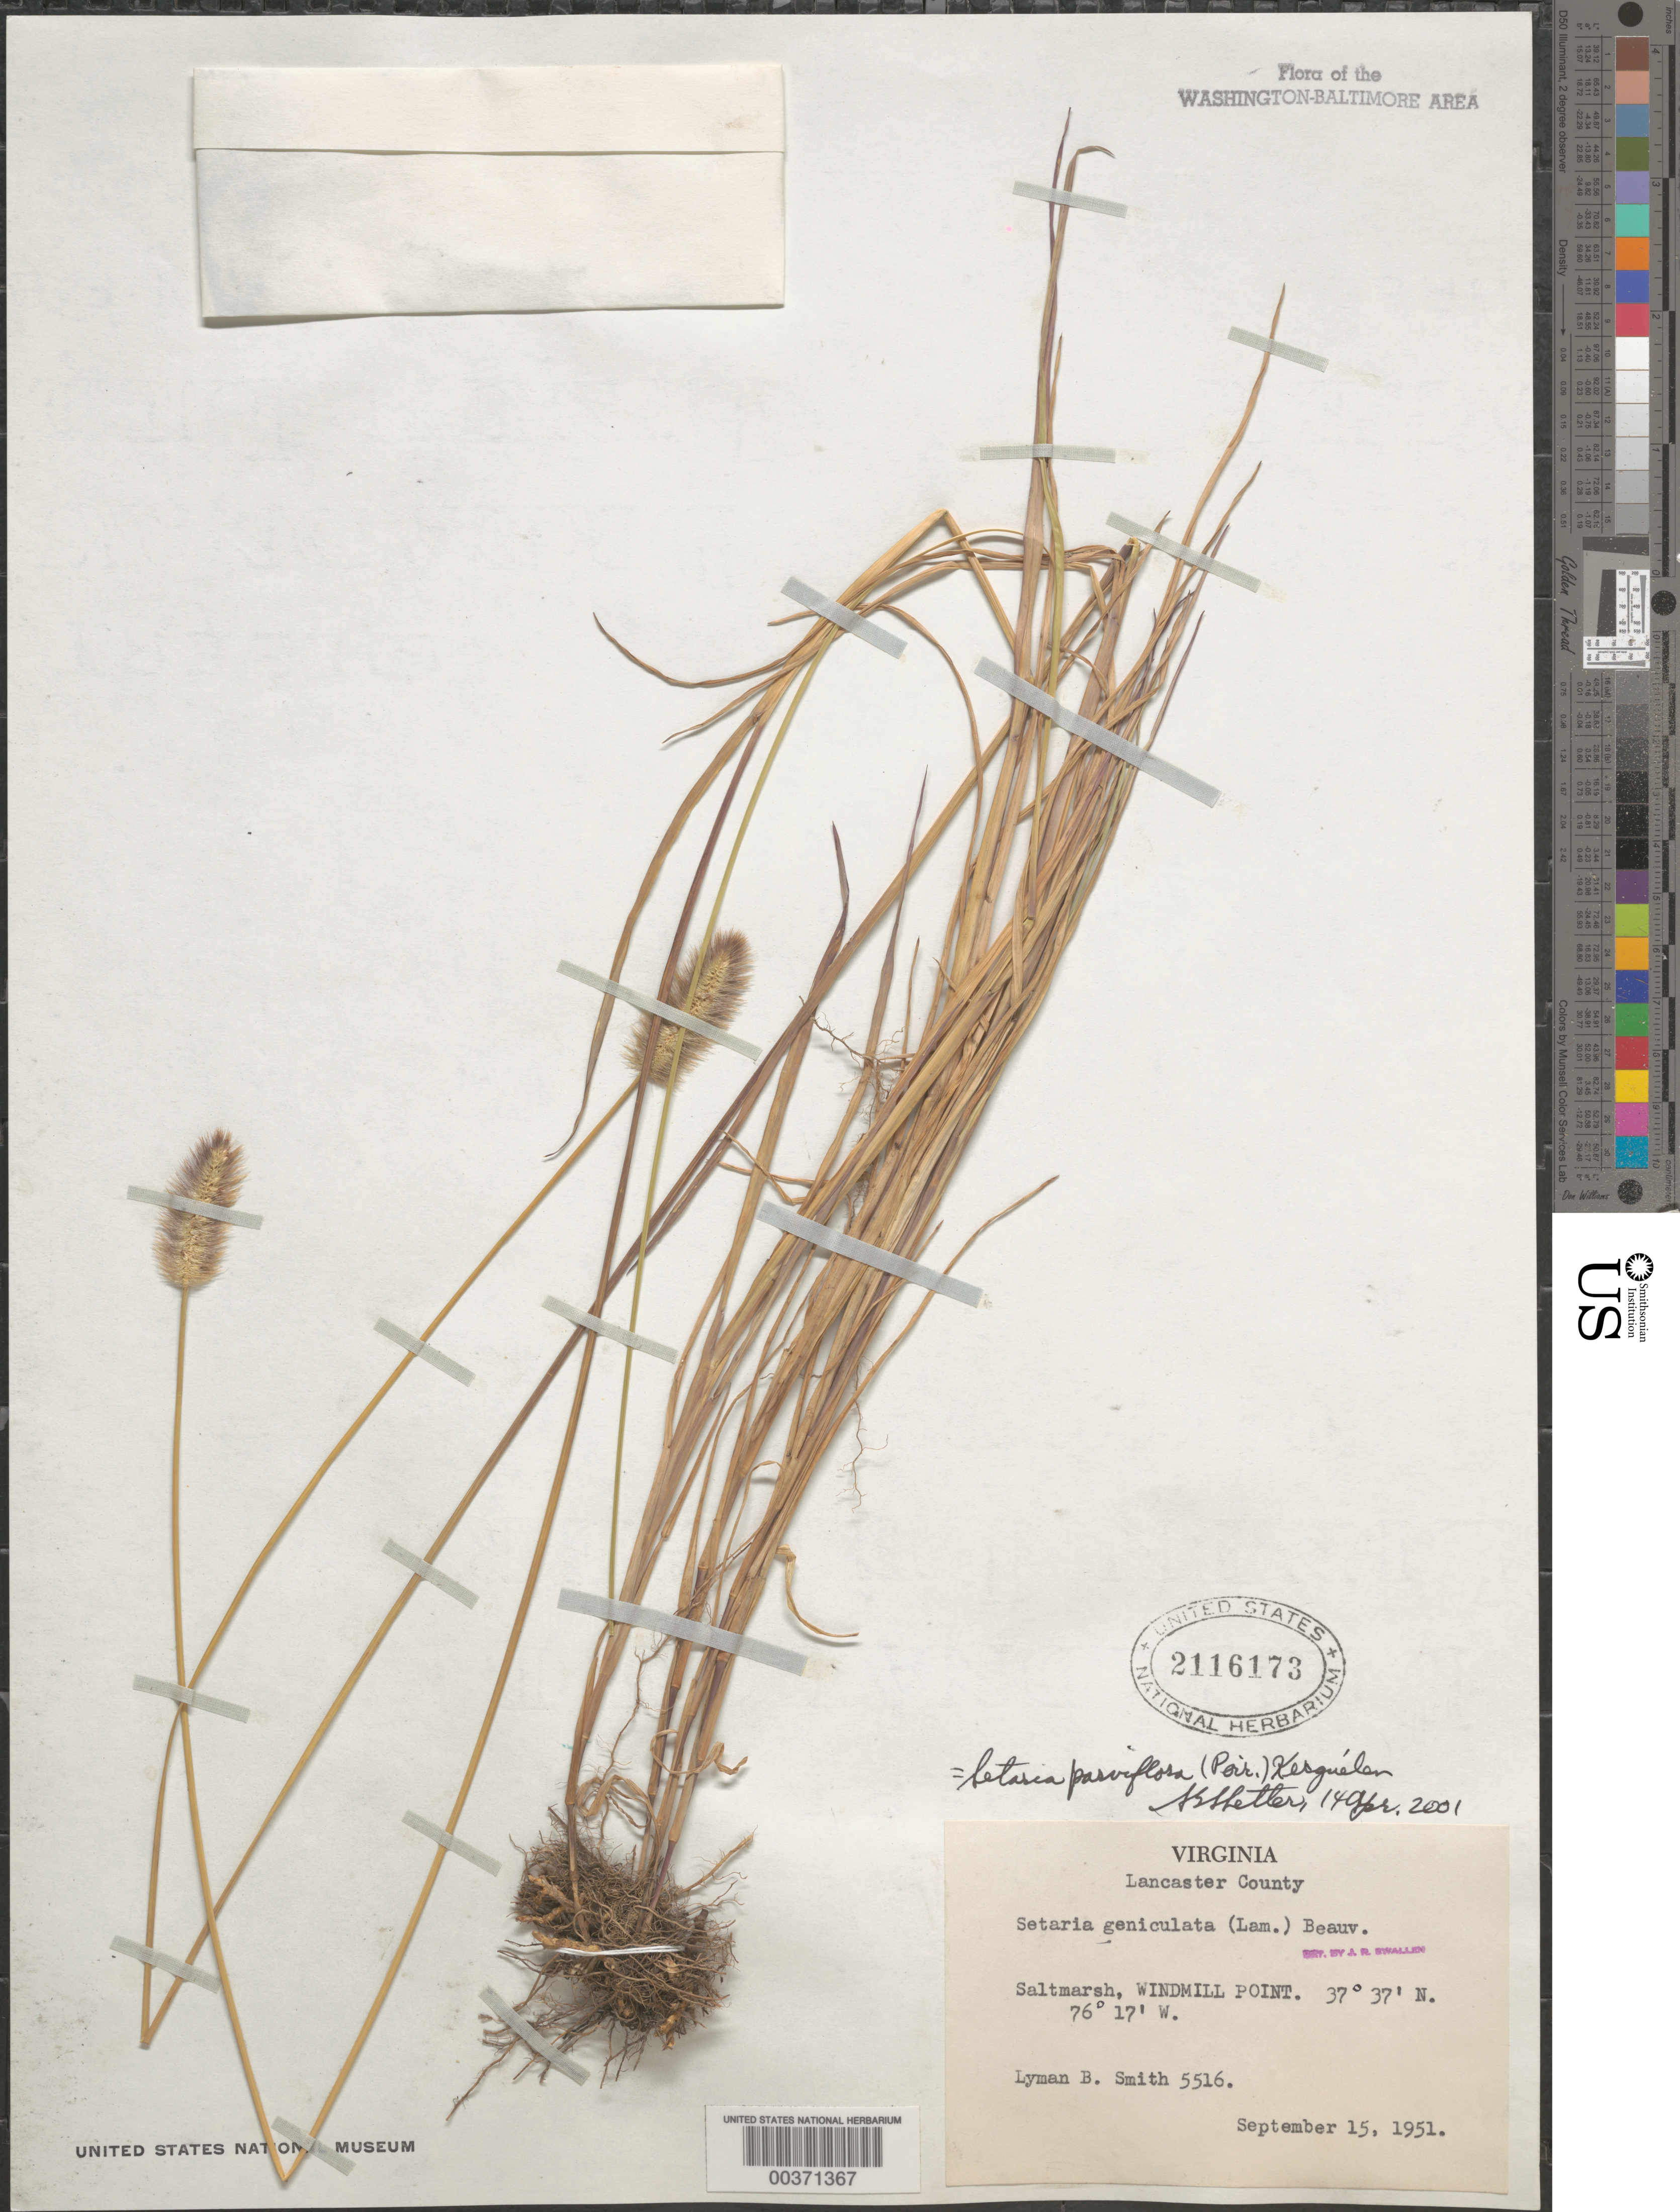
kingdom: Plantae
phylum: Tracheophyta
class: Liliopsida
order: Poales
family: Poaceae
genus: Setaria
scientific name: Setaria parviflora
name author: (Poir.) Kerguélen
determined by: Shetler, Stanwyn G., (US), NMNH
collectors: L. Smith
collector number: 5516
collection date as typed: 15 Sep 1951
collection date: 1951-09-15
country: United States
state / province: Virginia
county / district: Lancaster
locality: Windmill Point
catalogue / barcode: US 2116173